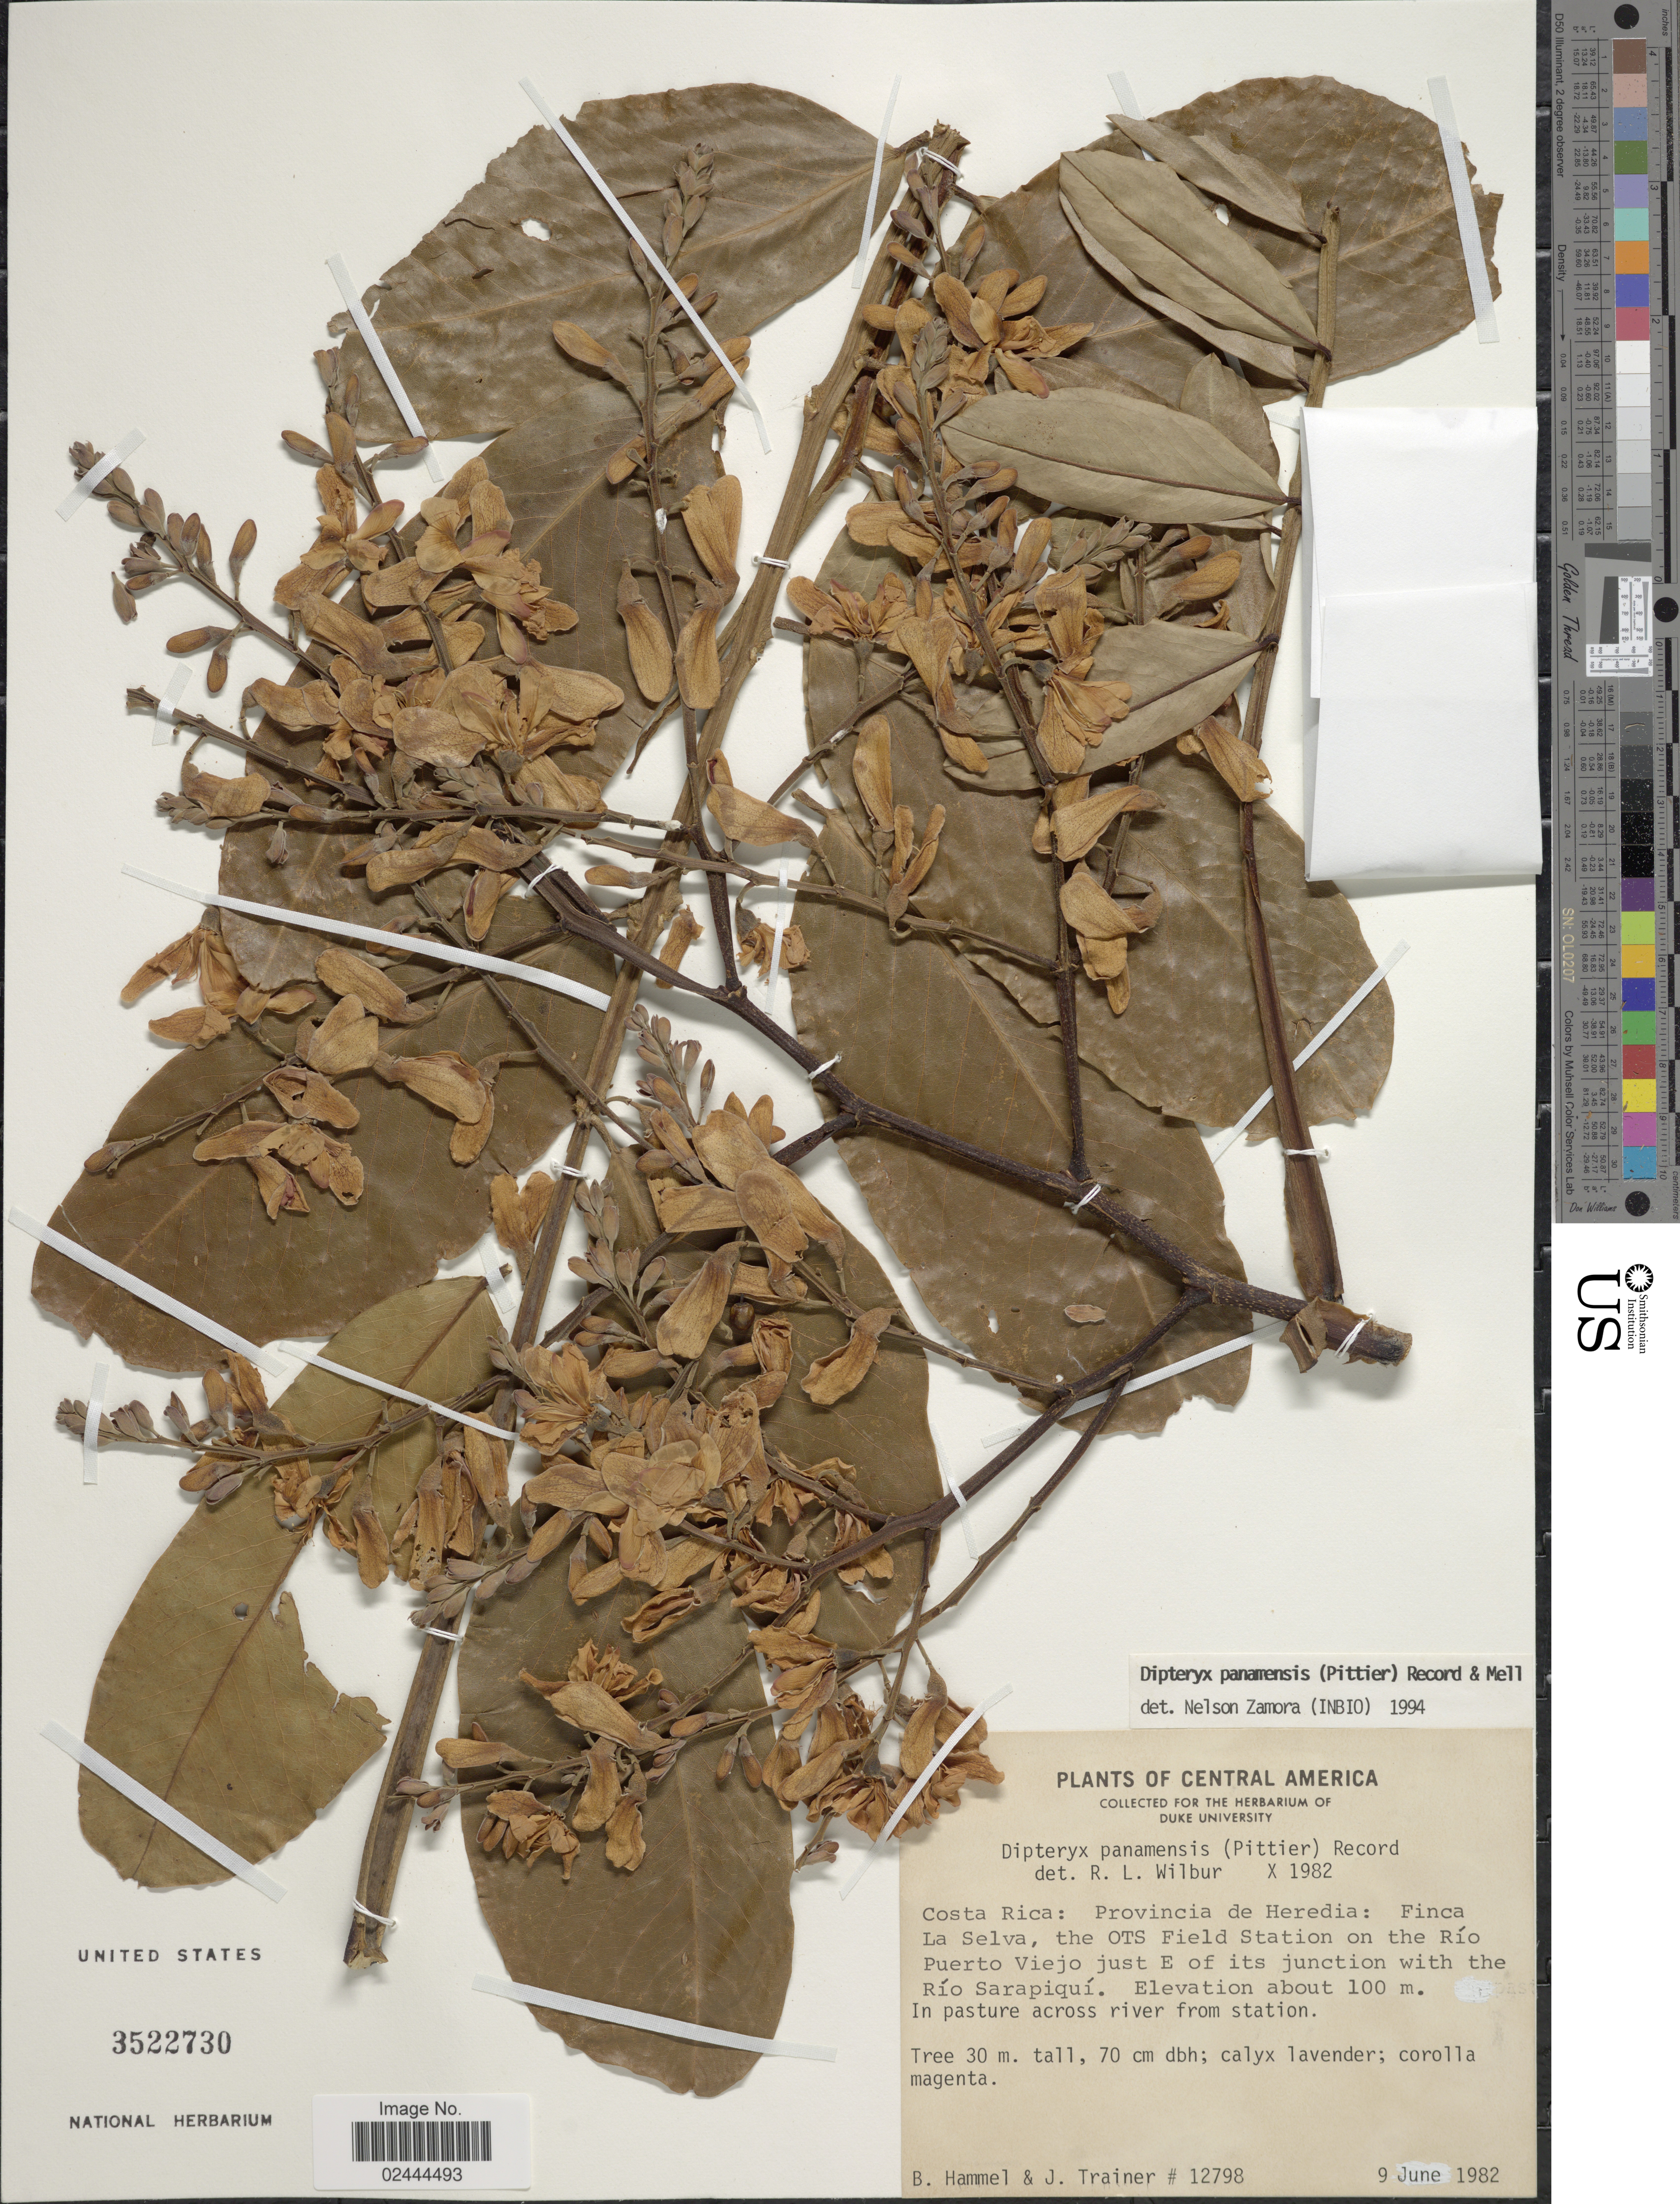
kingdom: Plantae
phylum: Tracheophyta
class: Magnoliopsida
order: Fabales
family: Fabaceae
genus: Dipteryx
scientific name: Dipteryx panamensis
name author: (Pittier) Record & Mell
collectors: B. Hammel & J. Trainer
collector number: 12798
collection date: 1982-06-09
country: Costa Rica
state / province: Heredia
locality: Finca La Selva, the OTS Field Station on the Rio Puerto Viejo just E of its junction with the Rio Sarapiqui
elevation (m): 100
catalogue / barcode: US 3522730